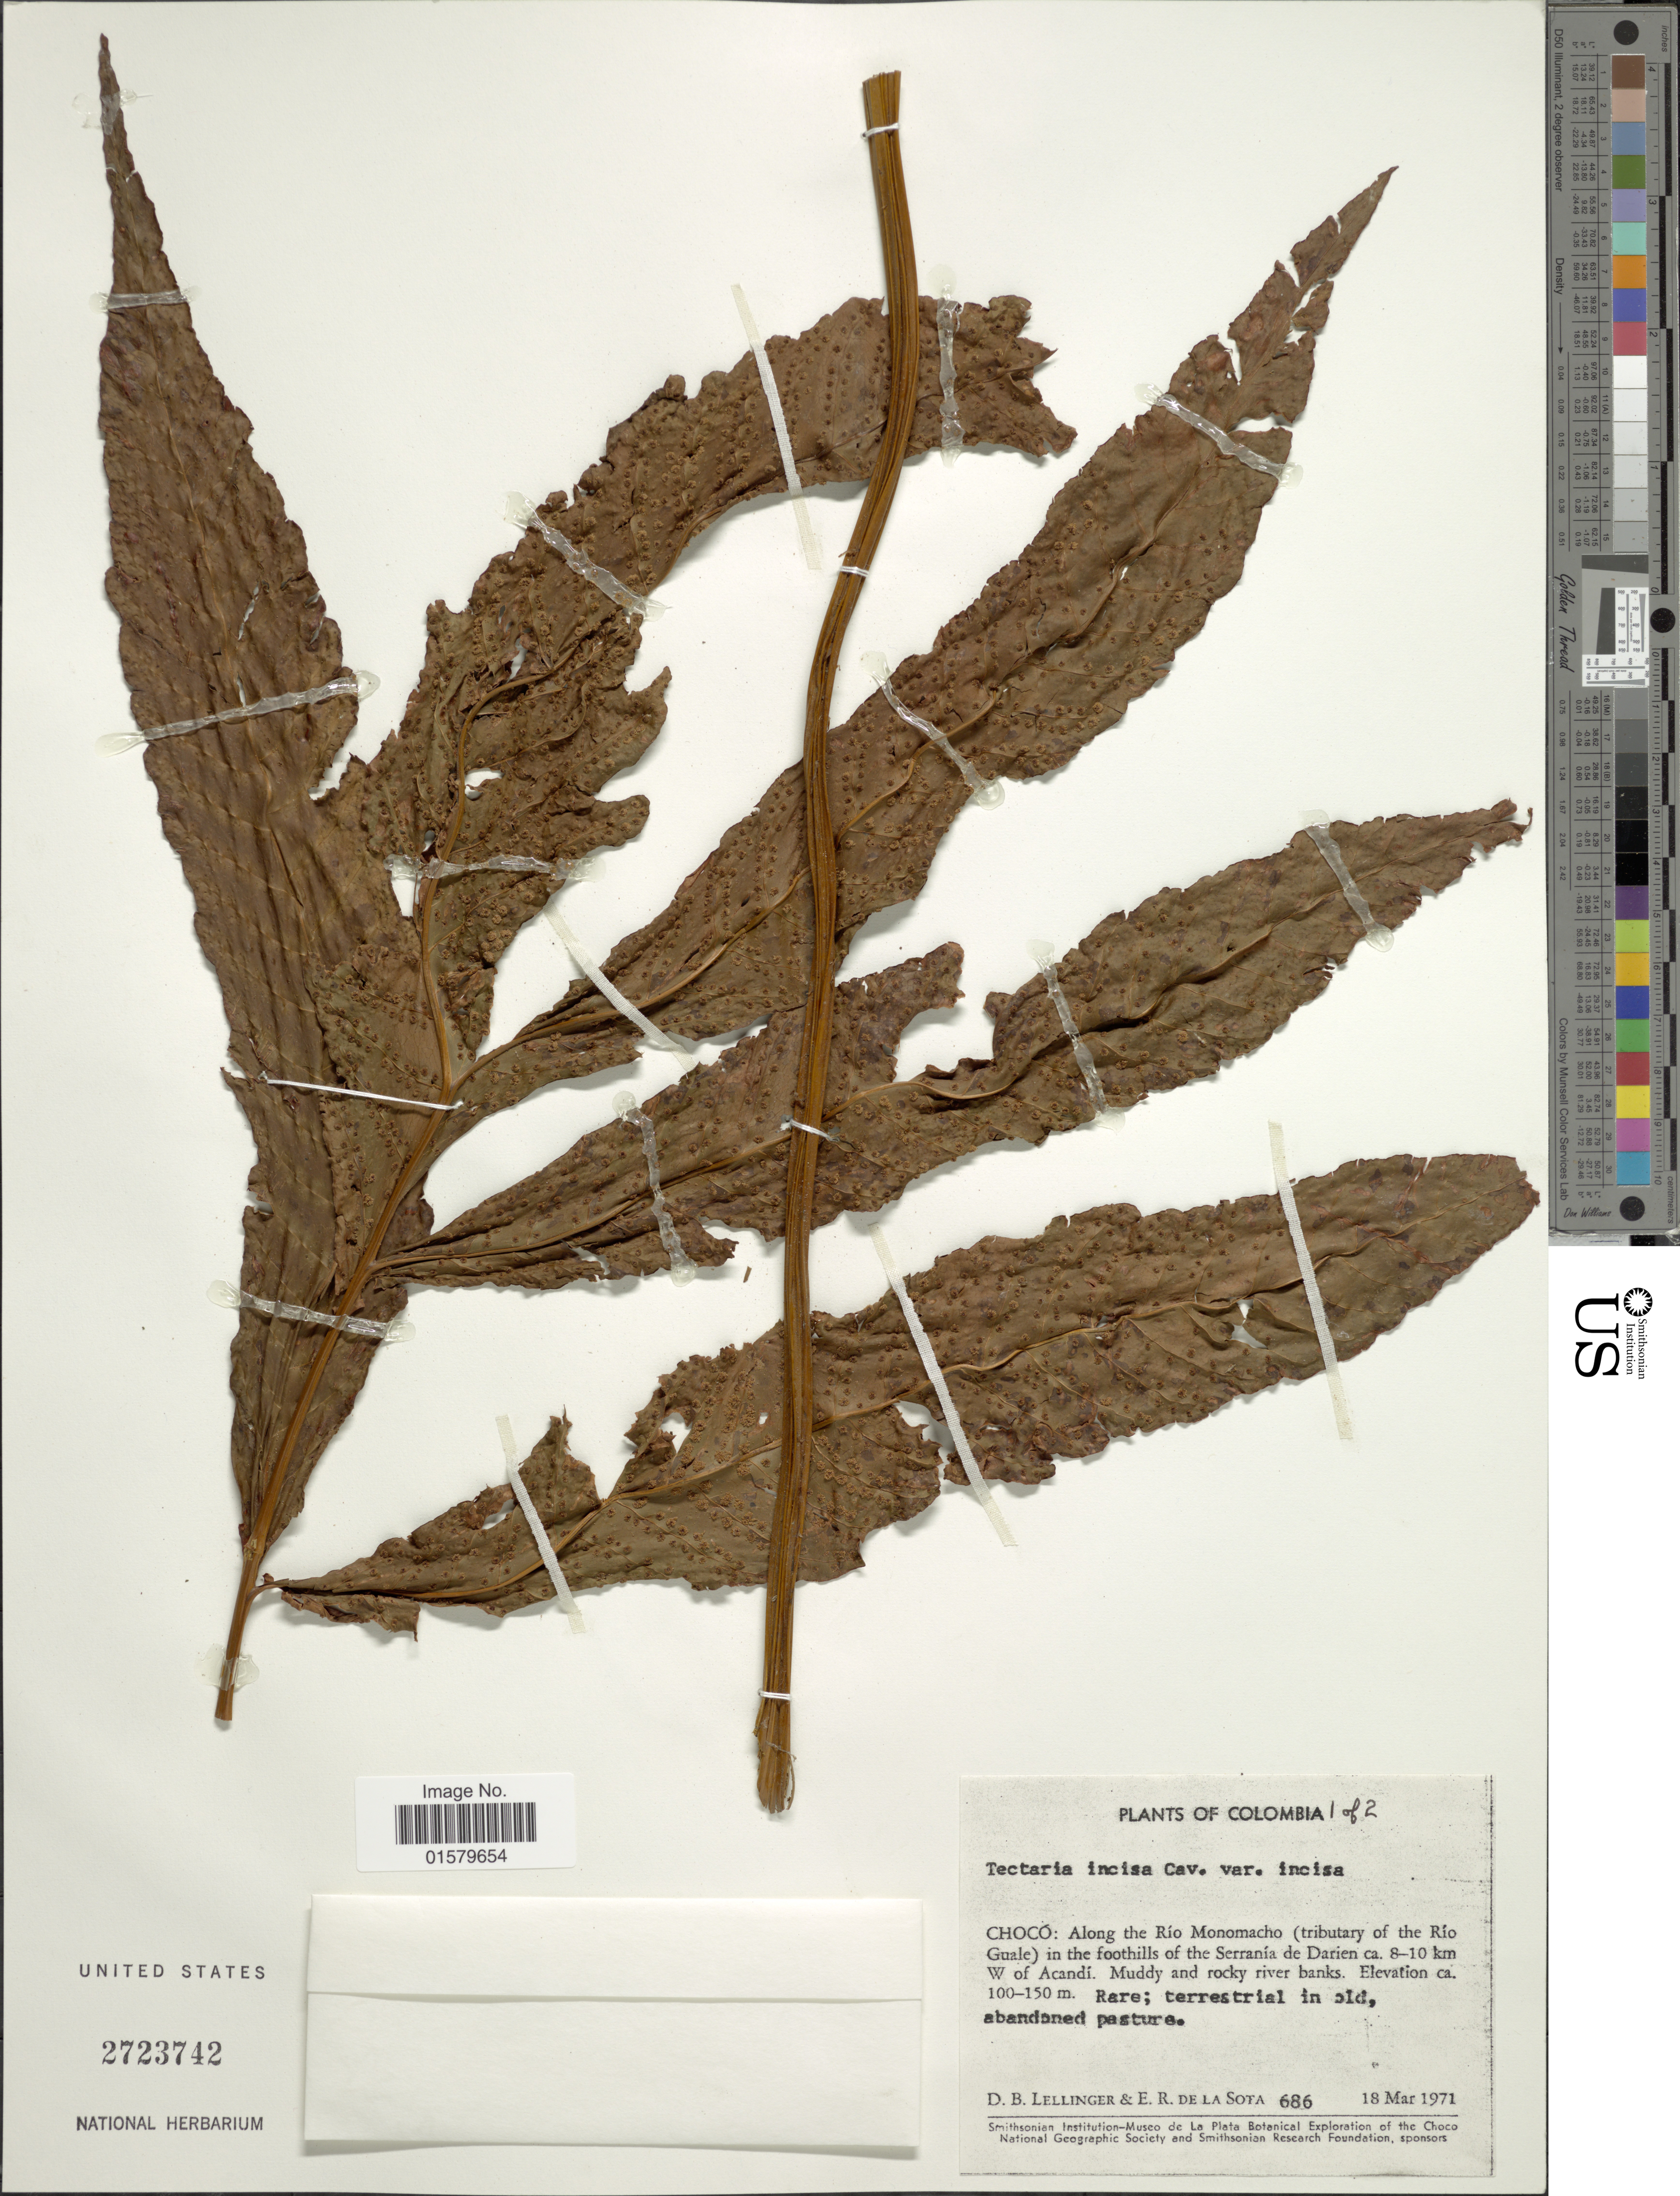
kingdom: Plantae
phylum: Tracheophyta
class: Polypodiopsida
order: Polypodiales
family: Tectariaceae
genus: Tectaria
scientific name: Tectaria incisa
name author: Cav.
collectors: D. B. Lellinger & E. R. de la Sota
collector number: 686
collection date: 1971-03-18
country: Colombia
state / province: Chocó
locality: Along the Rio Monomacho (tributary of the Rio Guale) in the foothills of the Serrania de Darien ca. 8 - 10 km W of Acandi. Muddy and rocky river banks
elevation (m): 100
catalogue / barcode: US 2723742